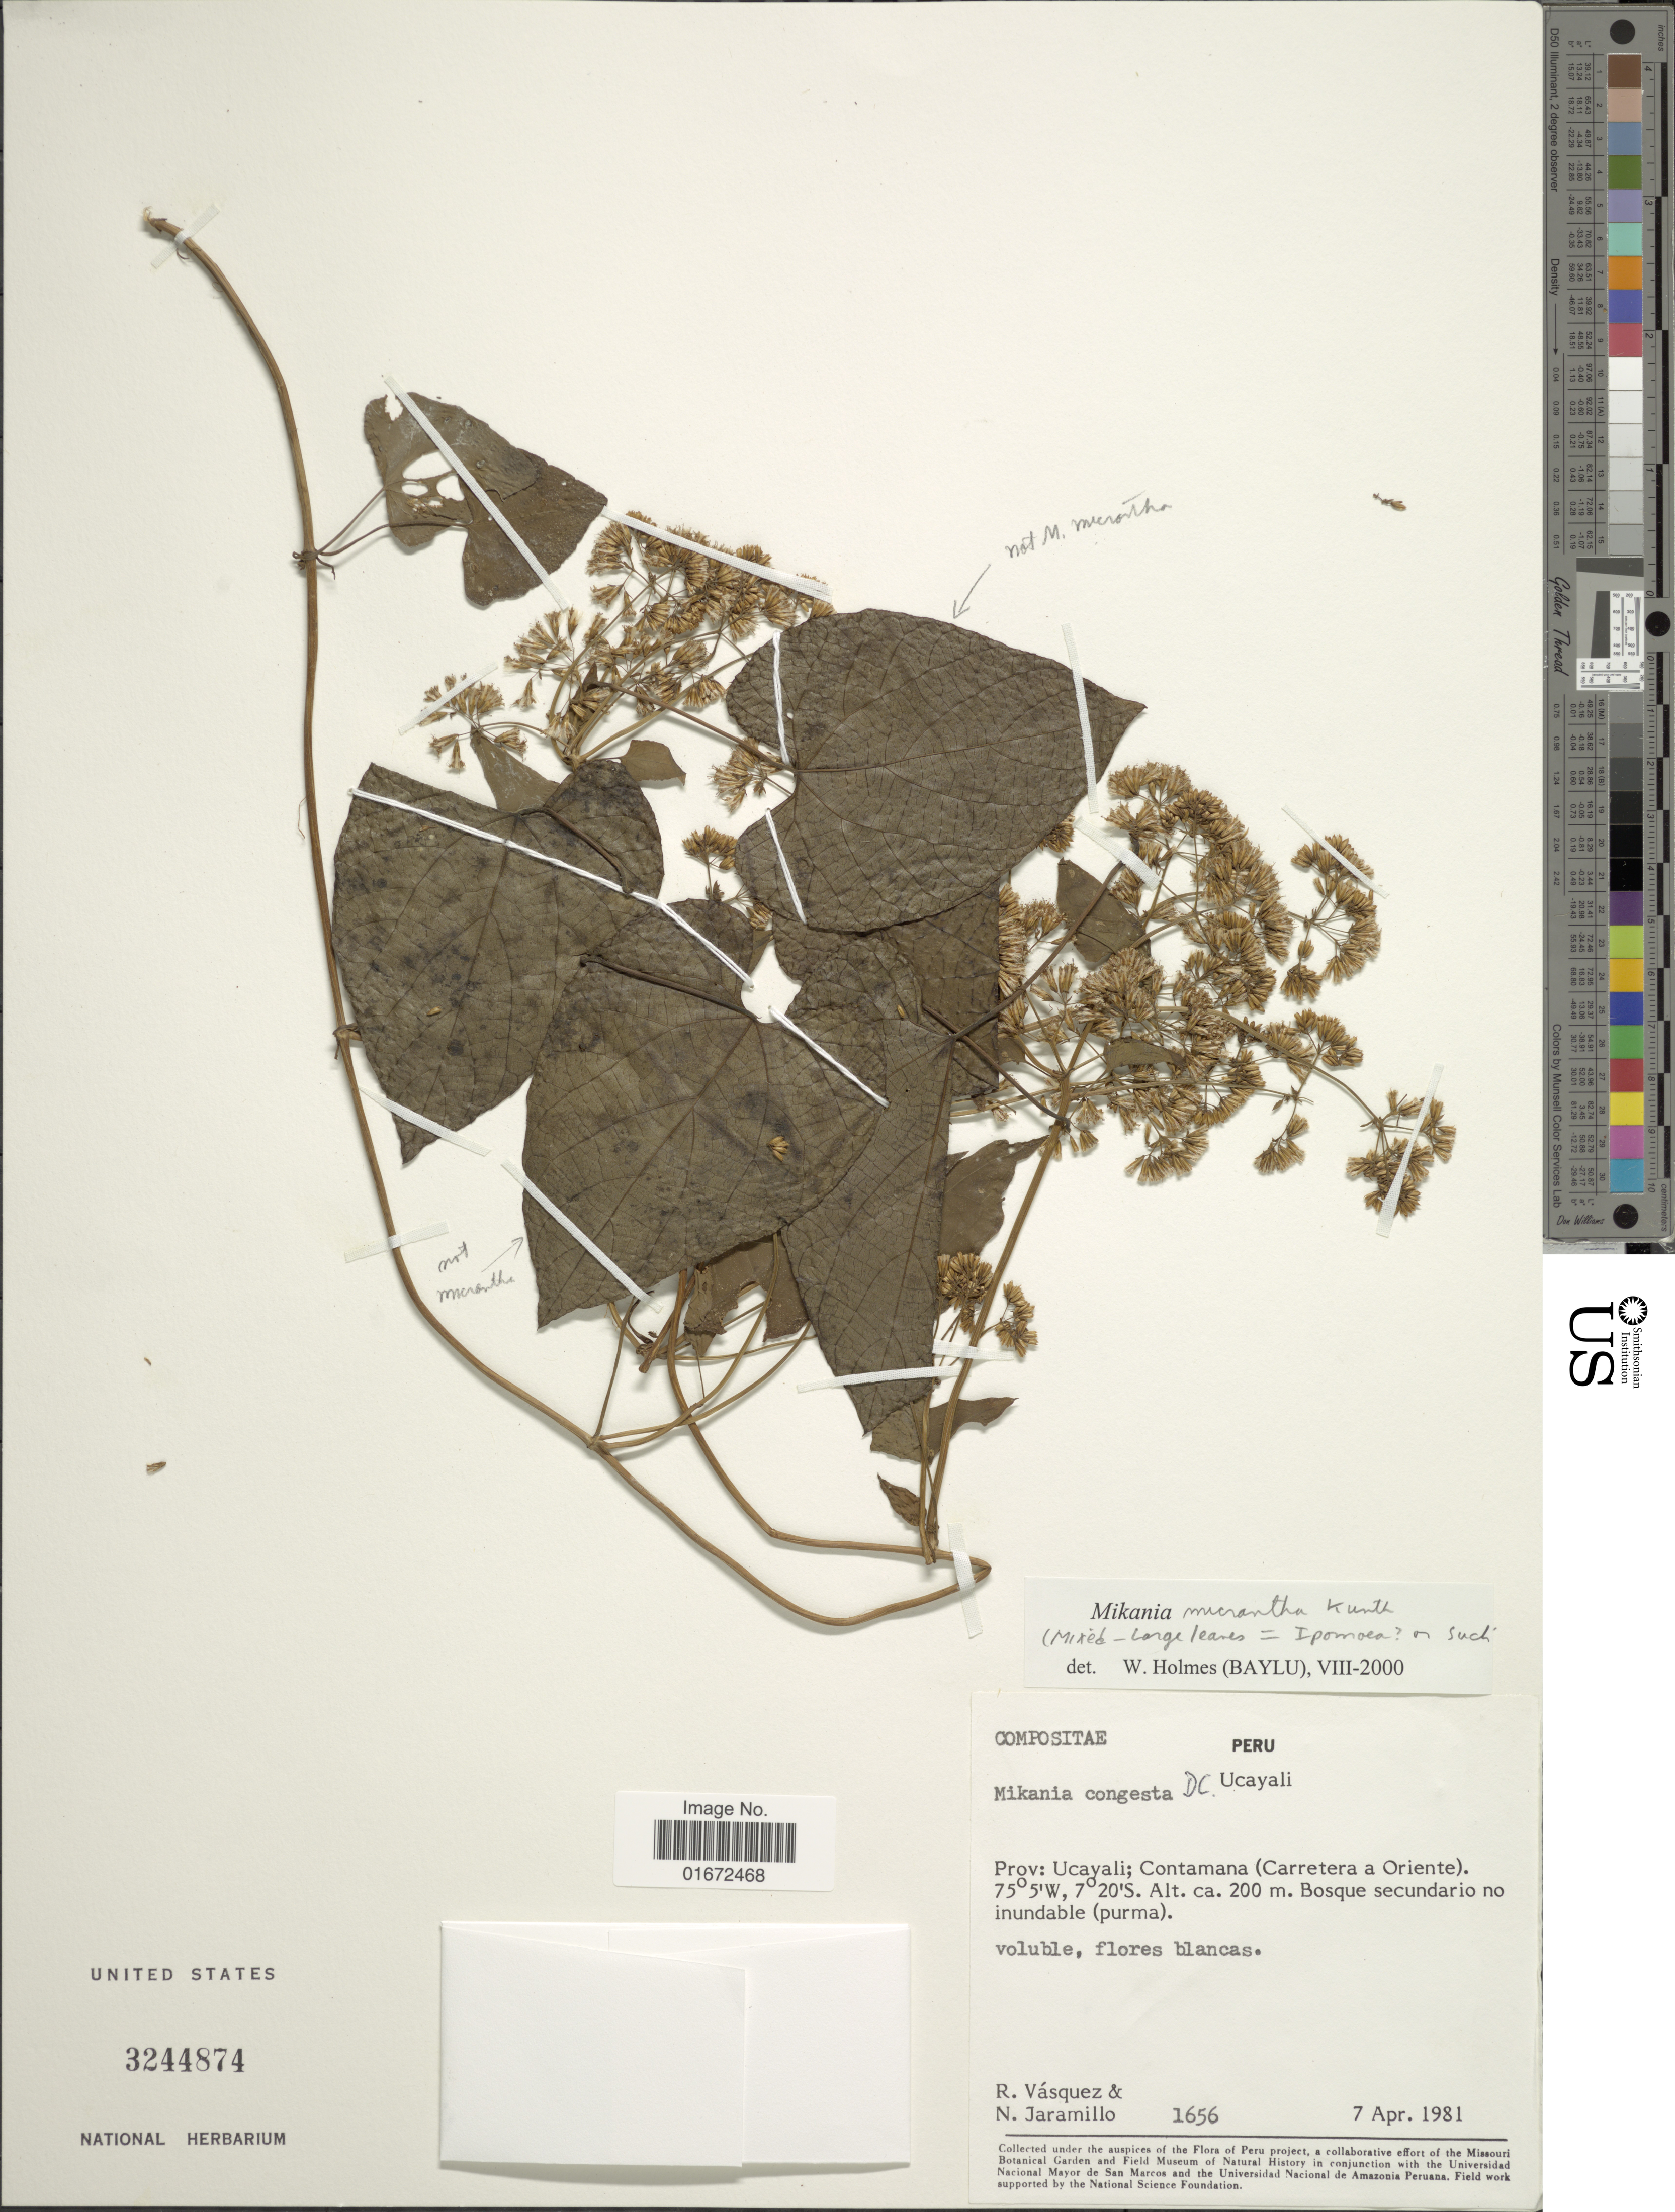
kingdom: Plantae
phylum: Tracheophyta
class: Magnoliopsida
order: Asterales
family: Asteraceae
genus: Mikania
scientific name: Mikania micrantha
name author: Kunth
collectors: R. Vásquez & N. Jaramillo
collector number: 1656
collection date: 1981-04-07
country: Peru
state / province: Ucayali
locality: Prov: Ucayali; Contamana (Carretera a Oriente)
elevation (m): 200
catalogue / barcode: US 3244874